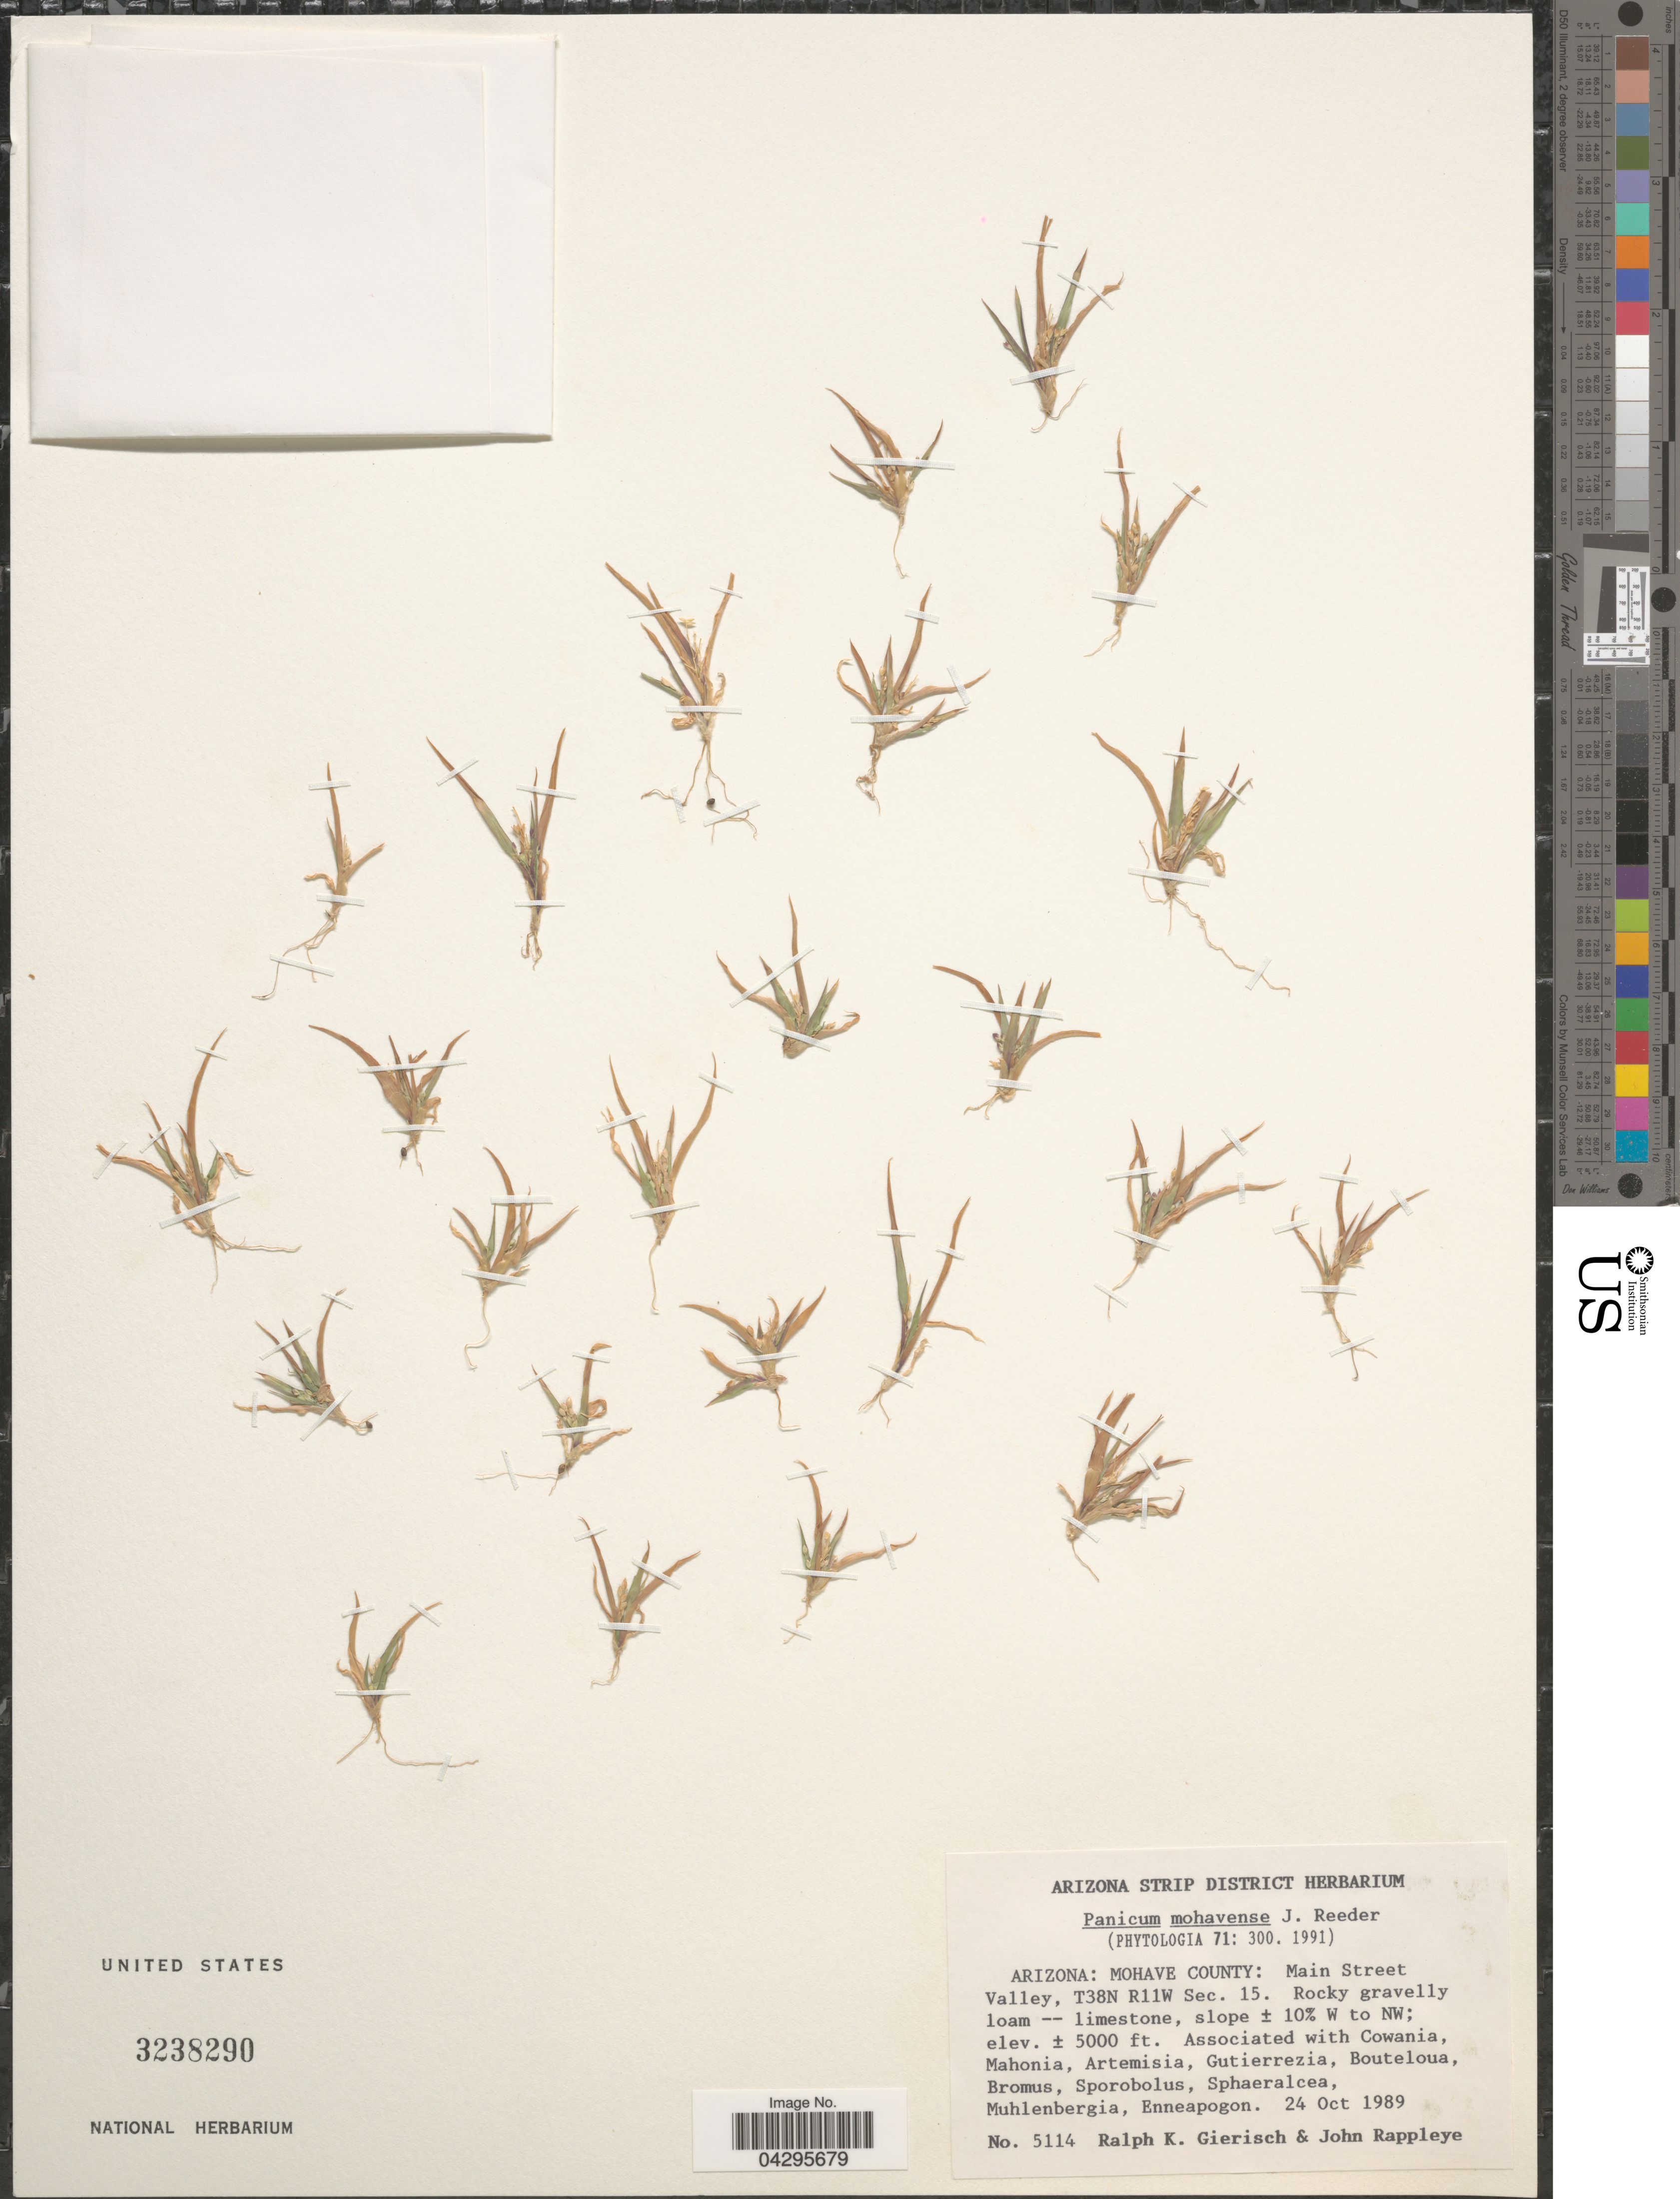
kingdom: Plantae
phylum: Tracheophyta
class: Liliopsida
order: Poales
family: Poaceae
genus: Panicum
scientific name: Panicum mohavense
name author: Reeder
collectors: R. Gierisch & J. Rappleye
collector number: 5114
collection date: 1989-10-24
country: United States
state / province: Arizona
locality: Mohave County: Main Street Valley, T38N R11W Sec. 15. Rocky gravelly loam -- limestone, slope ± 10% W to NW.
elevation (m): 1524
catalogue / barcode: US 3238290